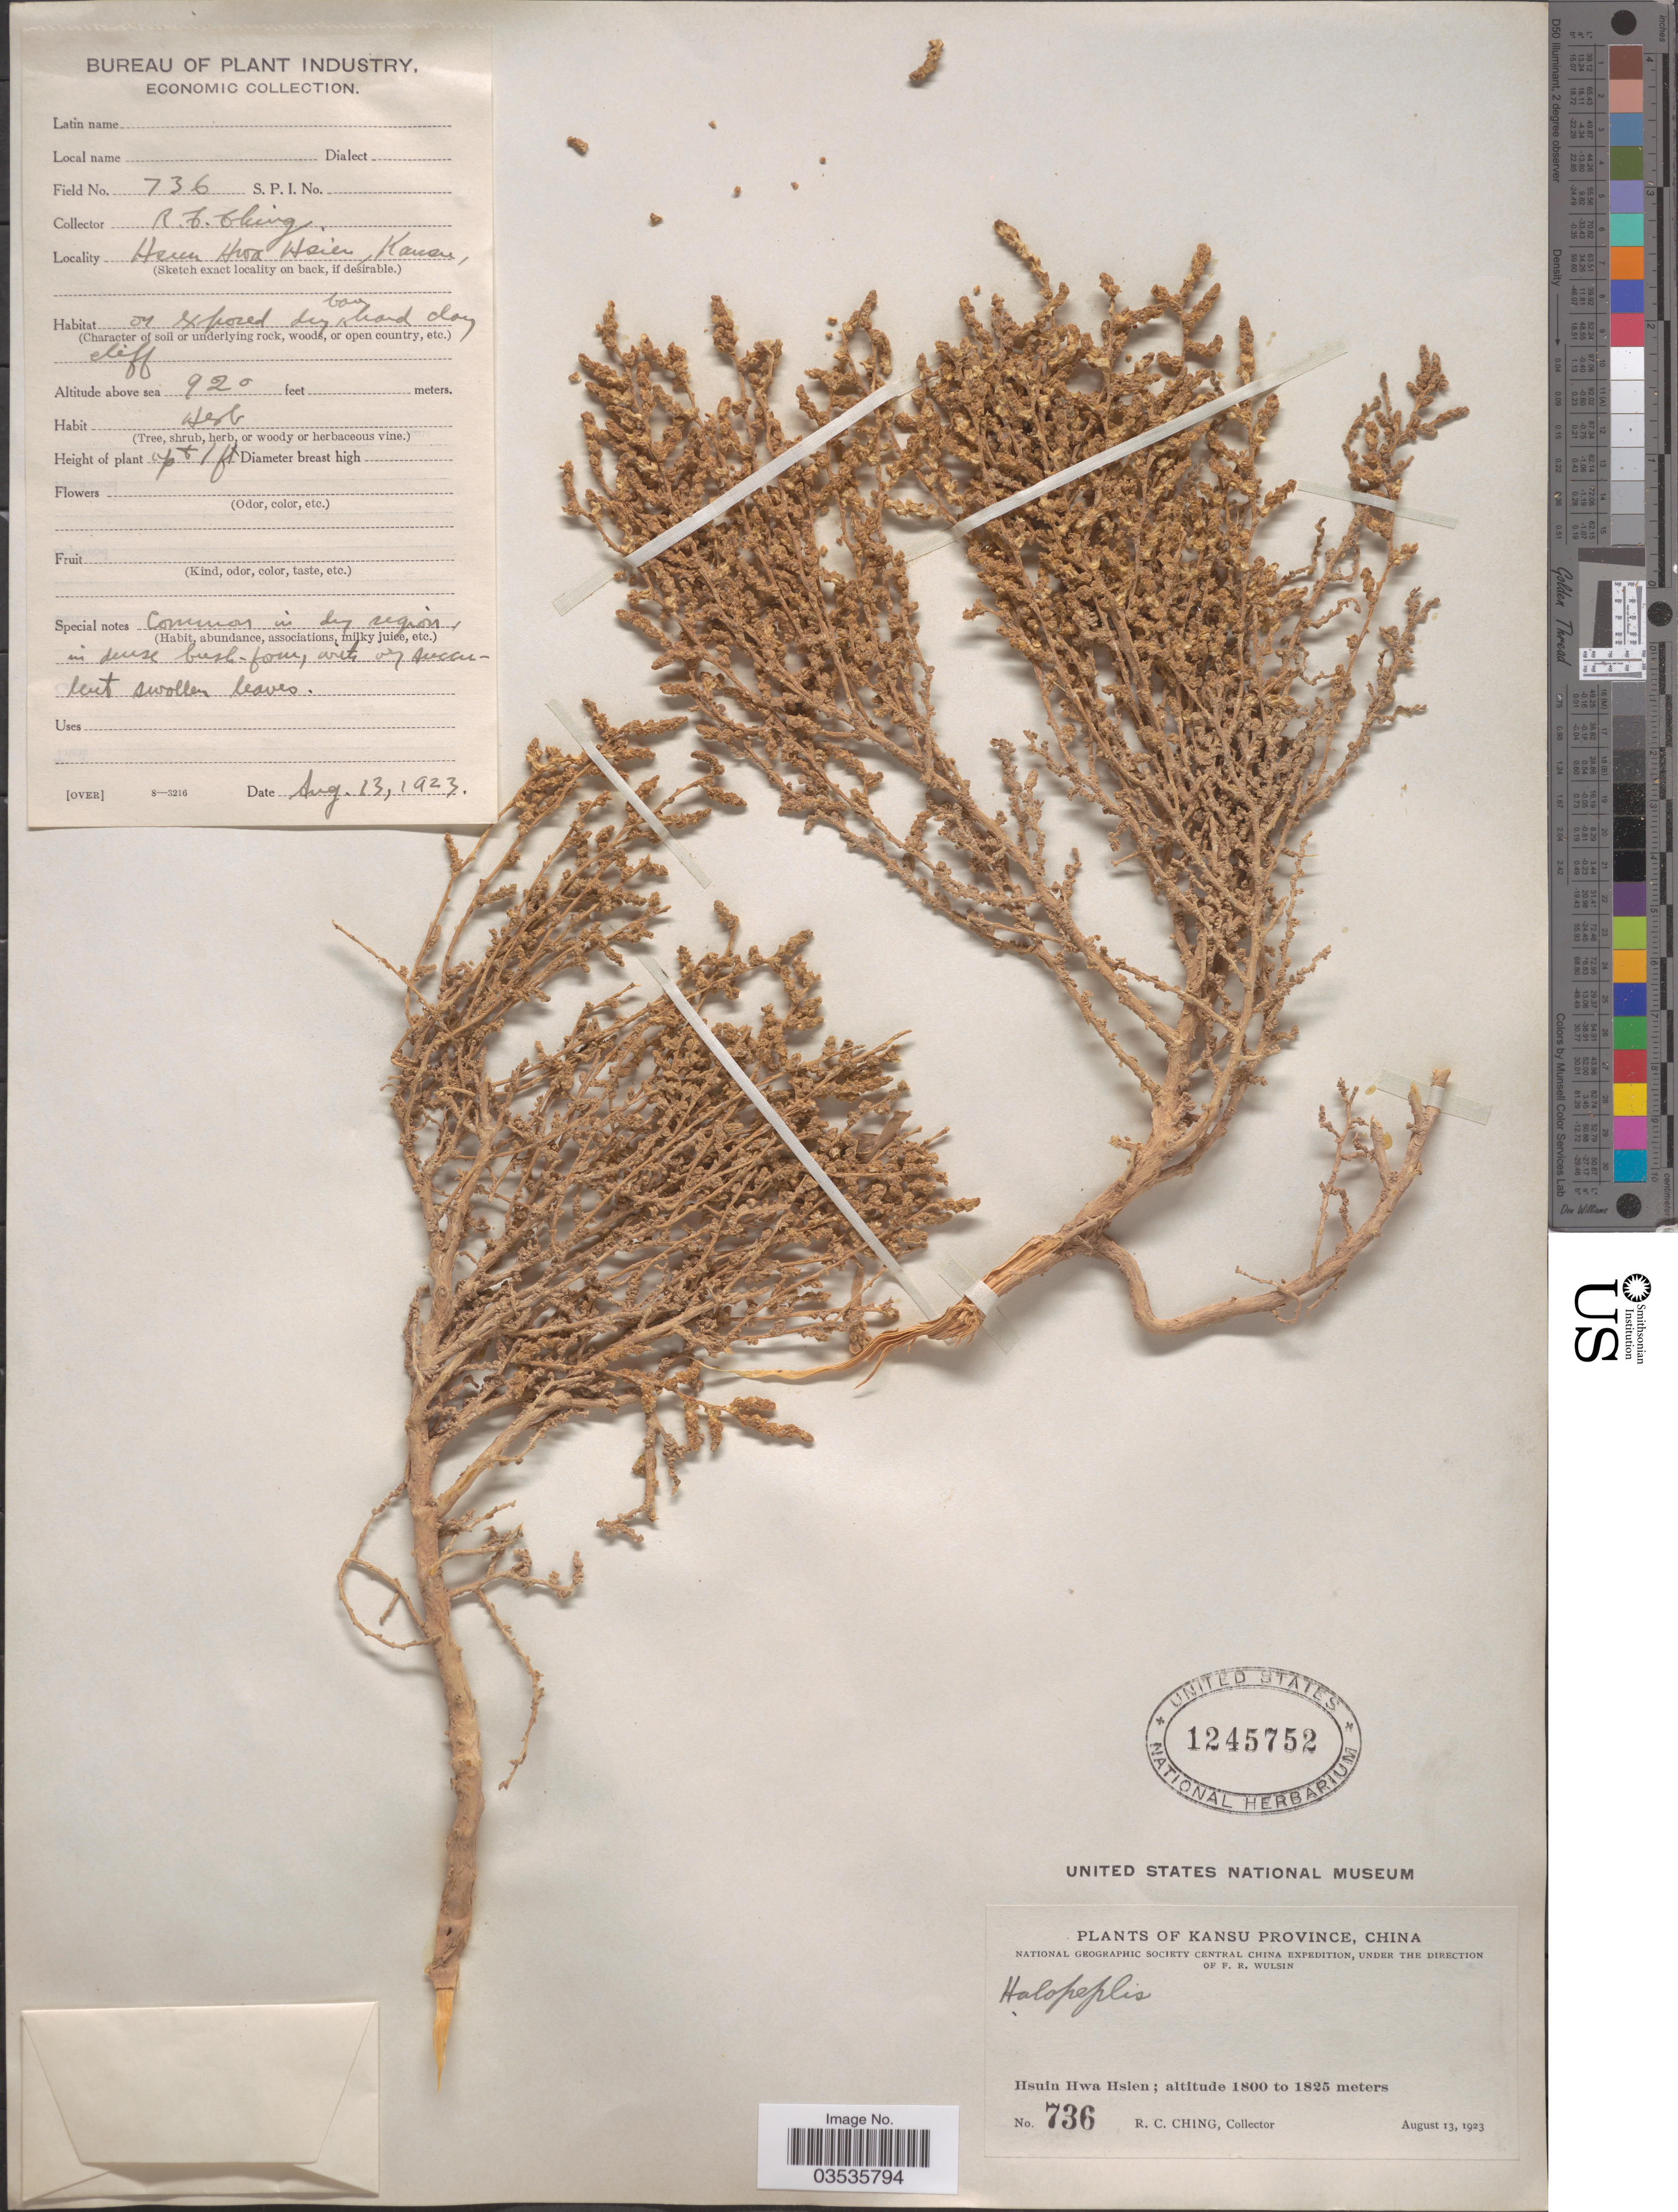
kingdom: Plantae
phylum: Tracheophyta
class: Magnoliopsida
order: Caryophyllales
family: Amaranthaceae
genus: Halogeton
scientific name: Halogeton sp.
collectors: R. C. Ching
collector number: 736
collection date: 1923-08-13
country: China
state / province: Gansu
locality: Kansu Province. Hsuin Hwa Hsien.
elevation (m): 280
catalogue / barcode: US 1245752